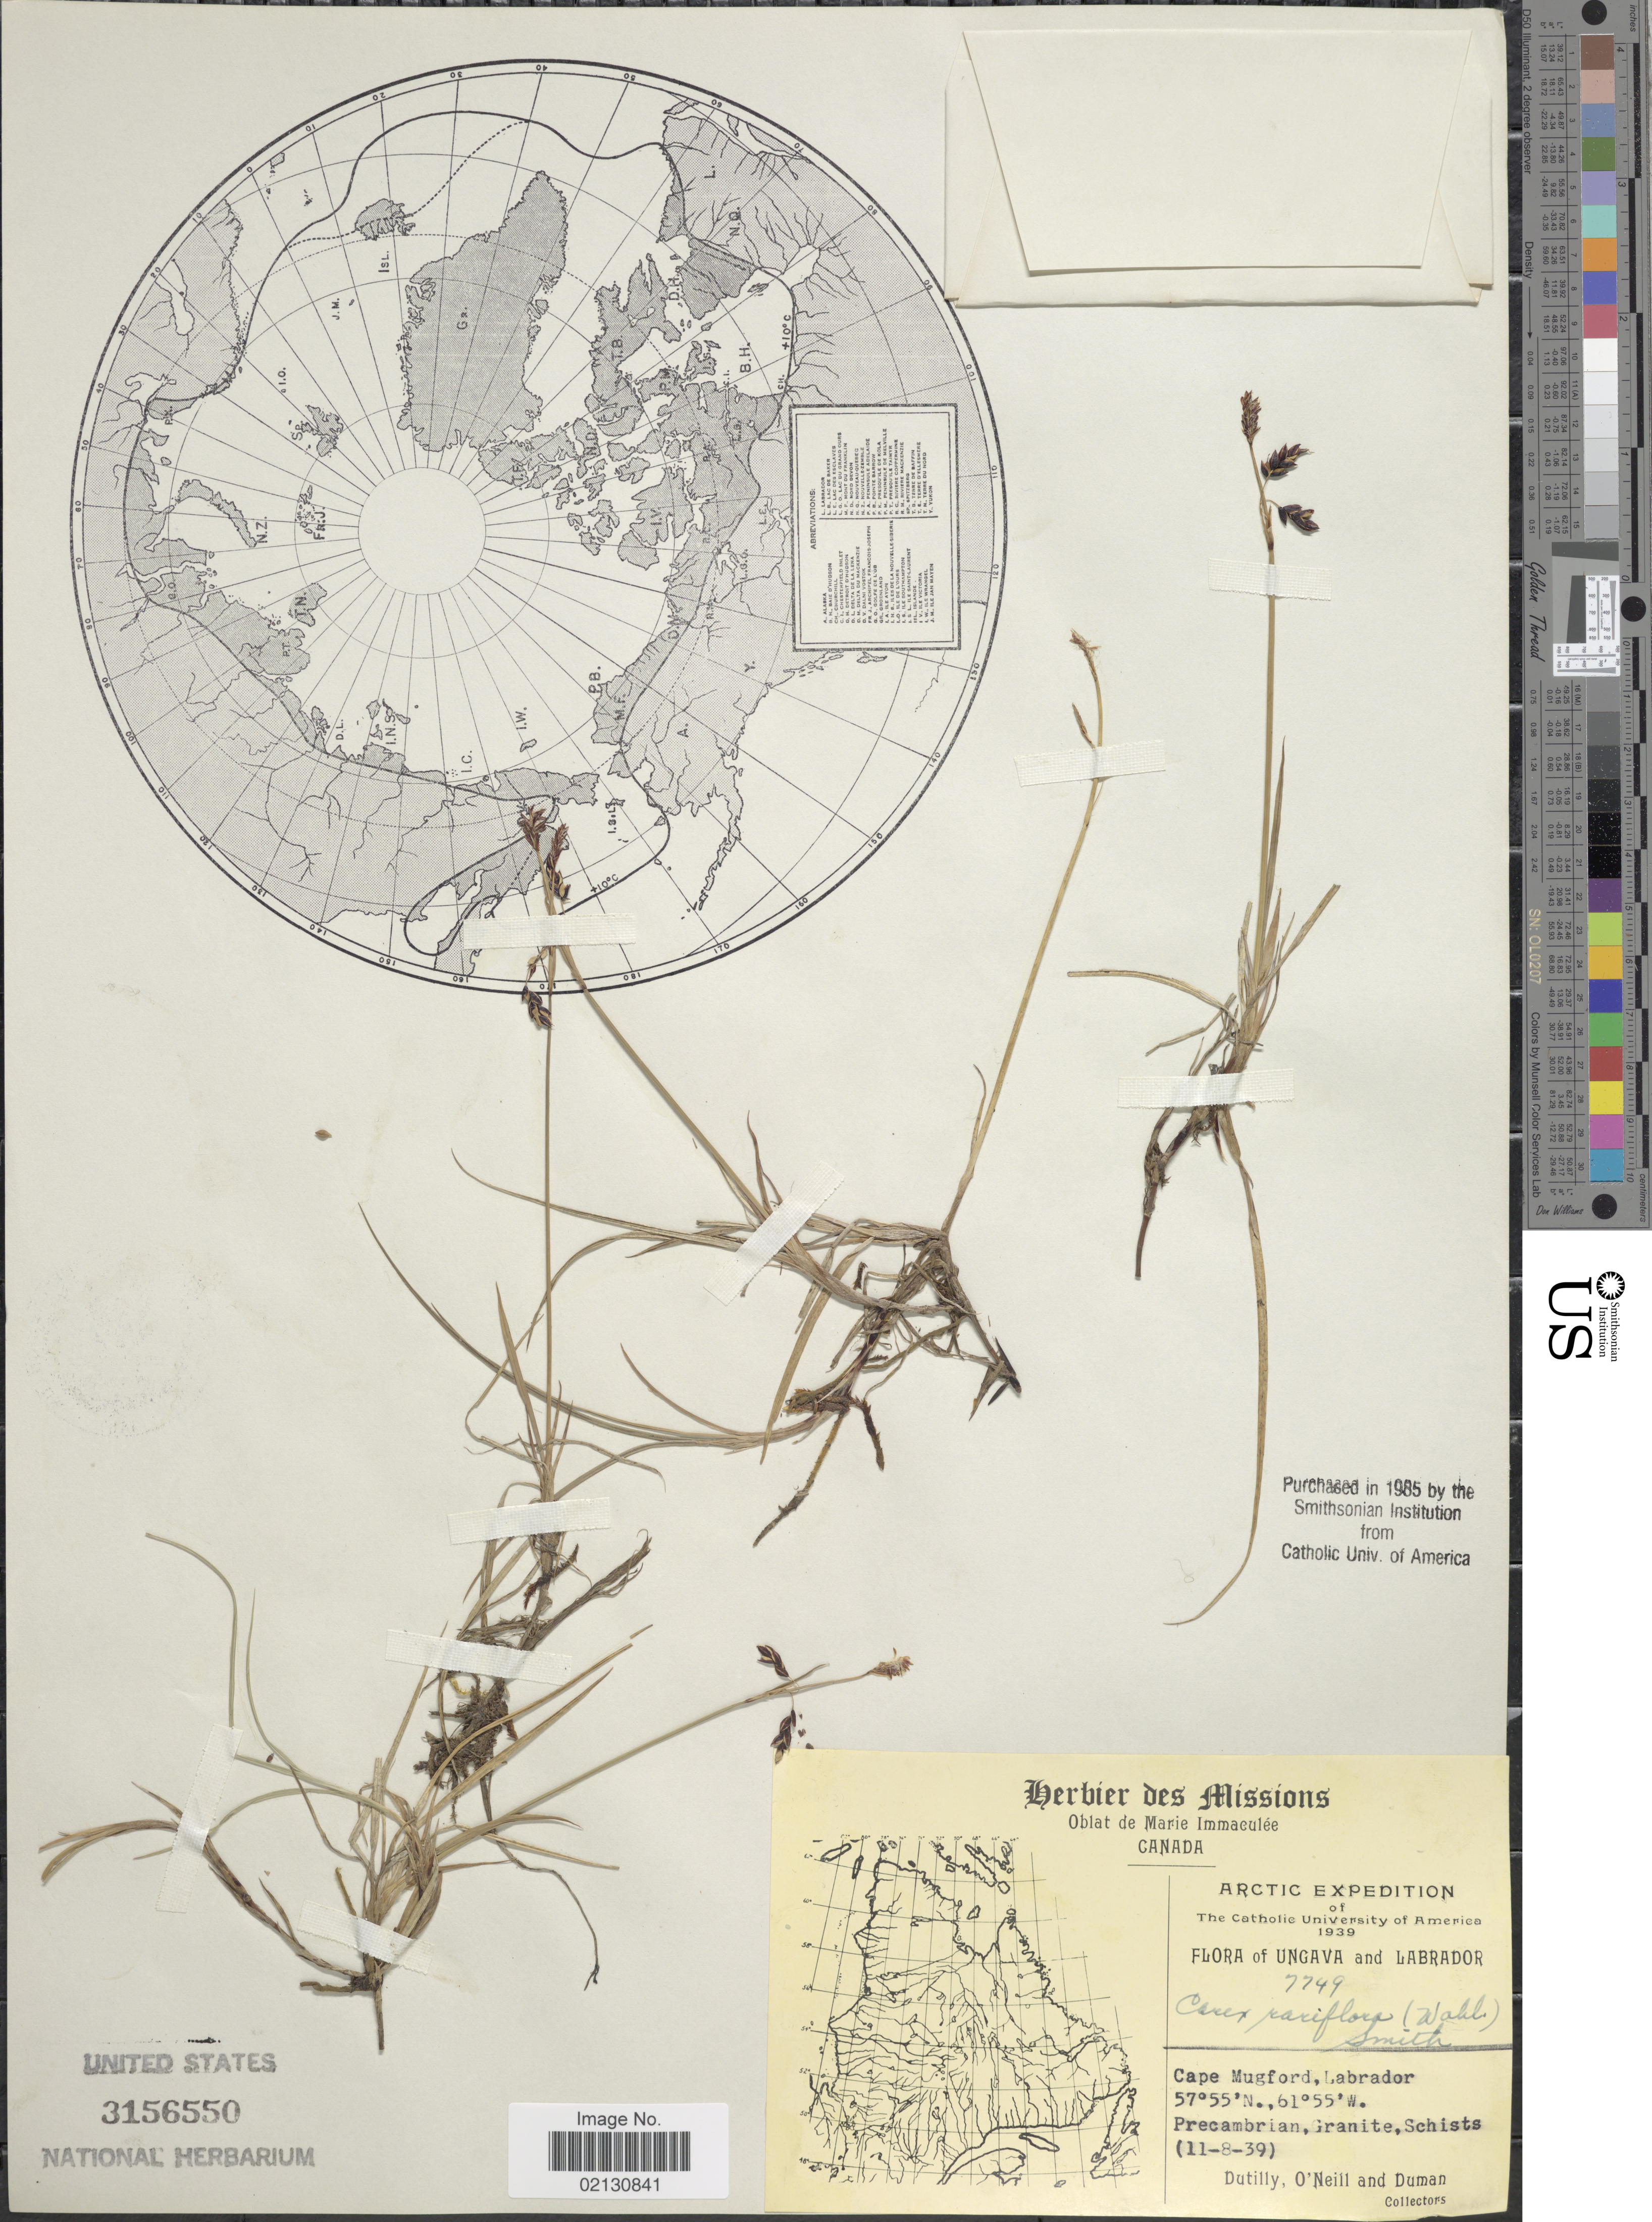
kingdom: Plantae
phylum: Tracheophyta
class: Liliopsida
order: Poales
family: Cyperaceae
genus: Carex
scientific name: Carex rariflora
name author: (Wahlenb.) Sm.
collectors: -. Dutilly, O' Neill & -. Duman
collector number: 7749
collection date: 1939-08-11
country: Canada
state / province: Newfoundland and Labrador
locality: Arctic. Mugford, Labrador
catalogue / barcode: US 3156550